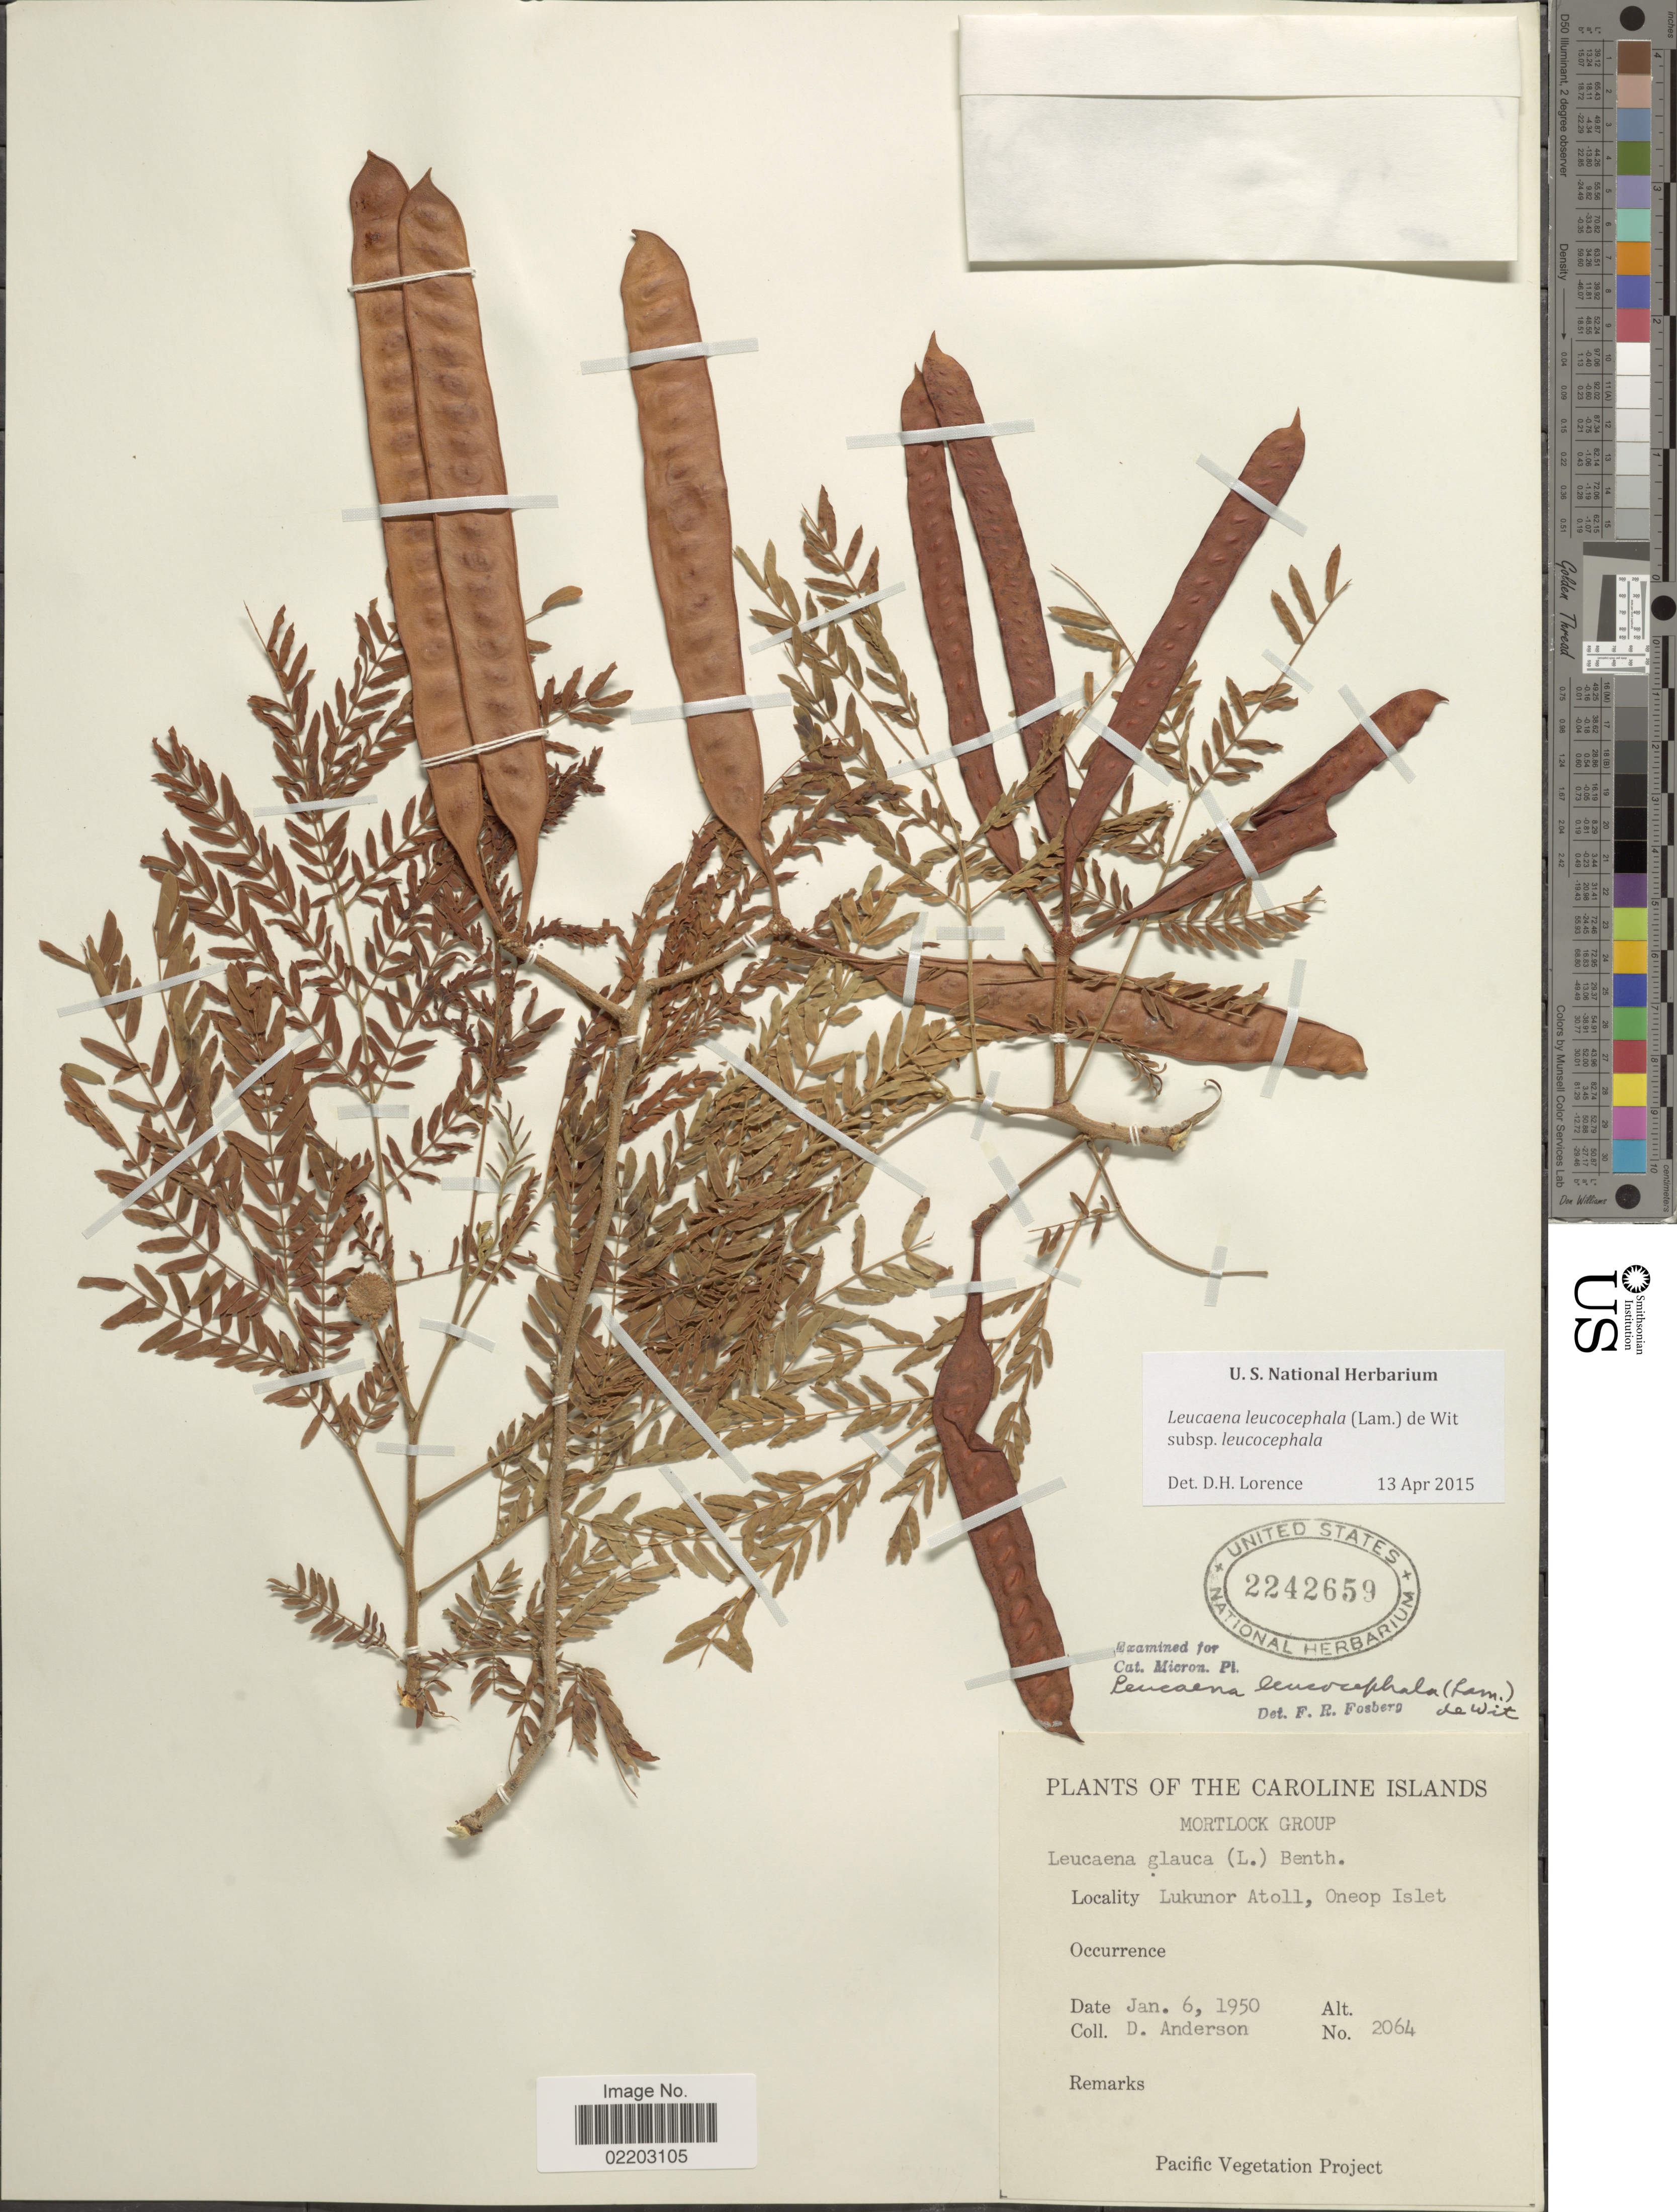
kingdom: Plantae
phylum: Tracheophyta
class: Magnoliopsida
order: Fabales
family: Fabaceae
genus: Leucaena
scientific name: Leucaena leucocephala subsp. leucocephala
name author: (Lam.) de Wit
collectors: D. Anderson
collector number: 2064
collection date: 1950-01-06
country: Micronesia, Federated States of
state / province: Truk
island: Lukunor Atoll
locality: Mortlock Group. Lukunor Atoll, Oneop Islet.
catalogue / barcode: US 2242659